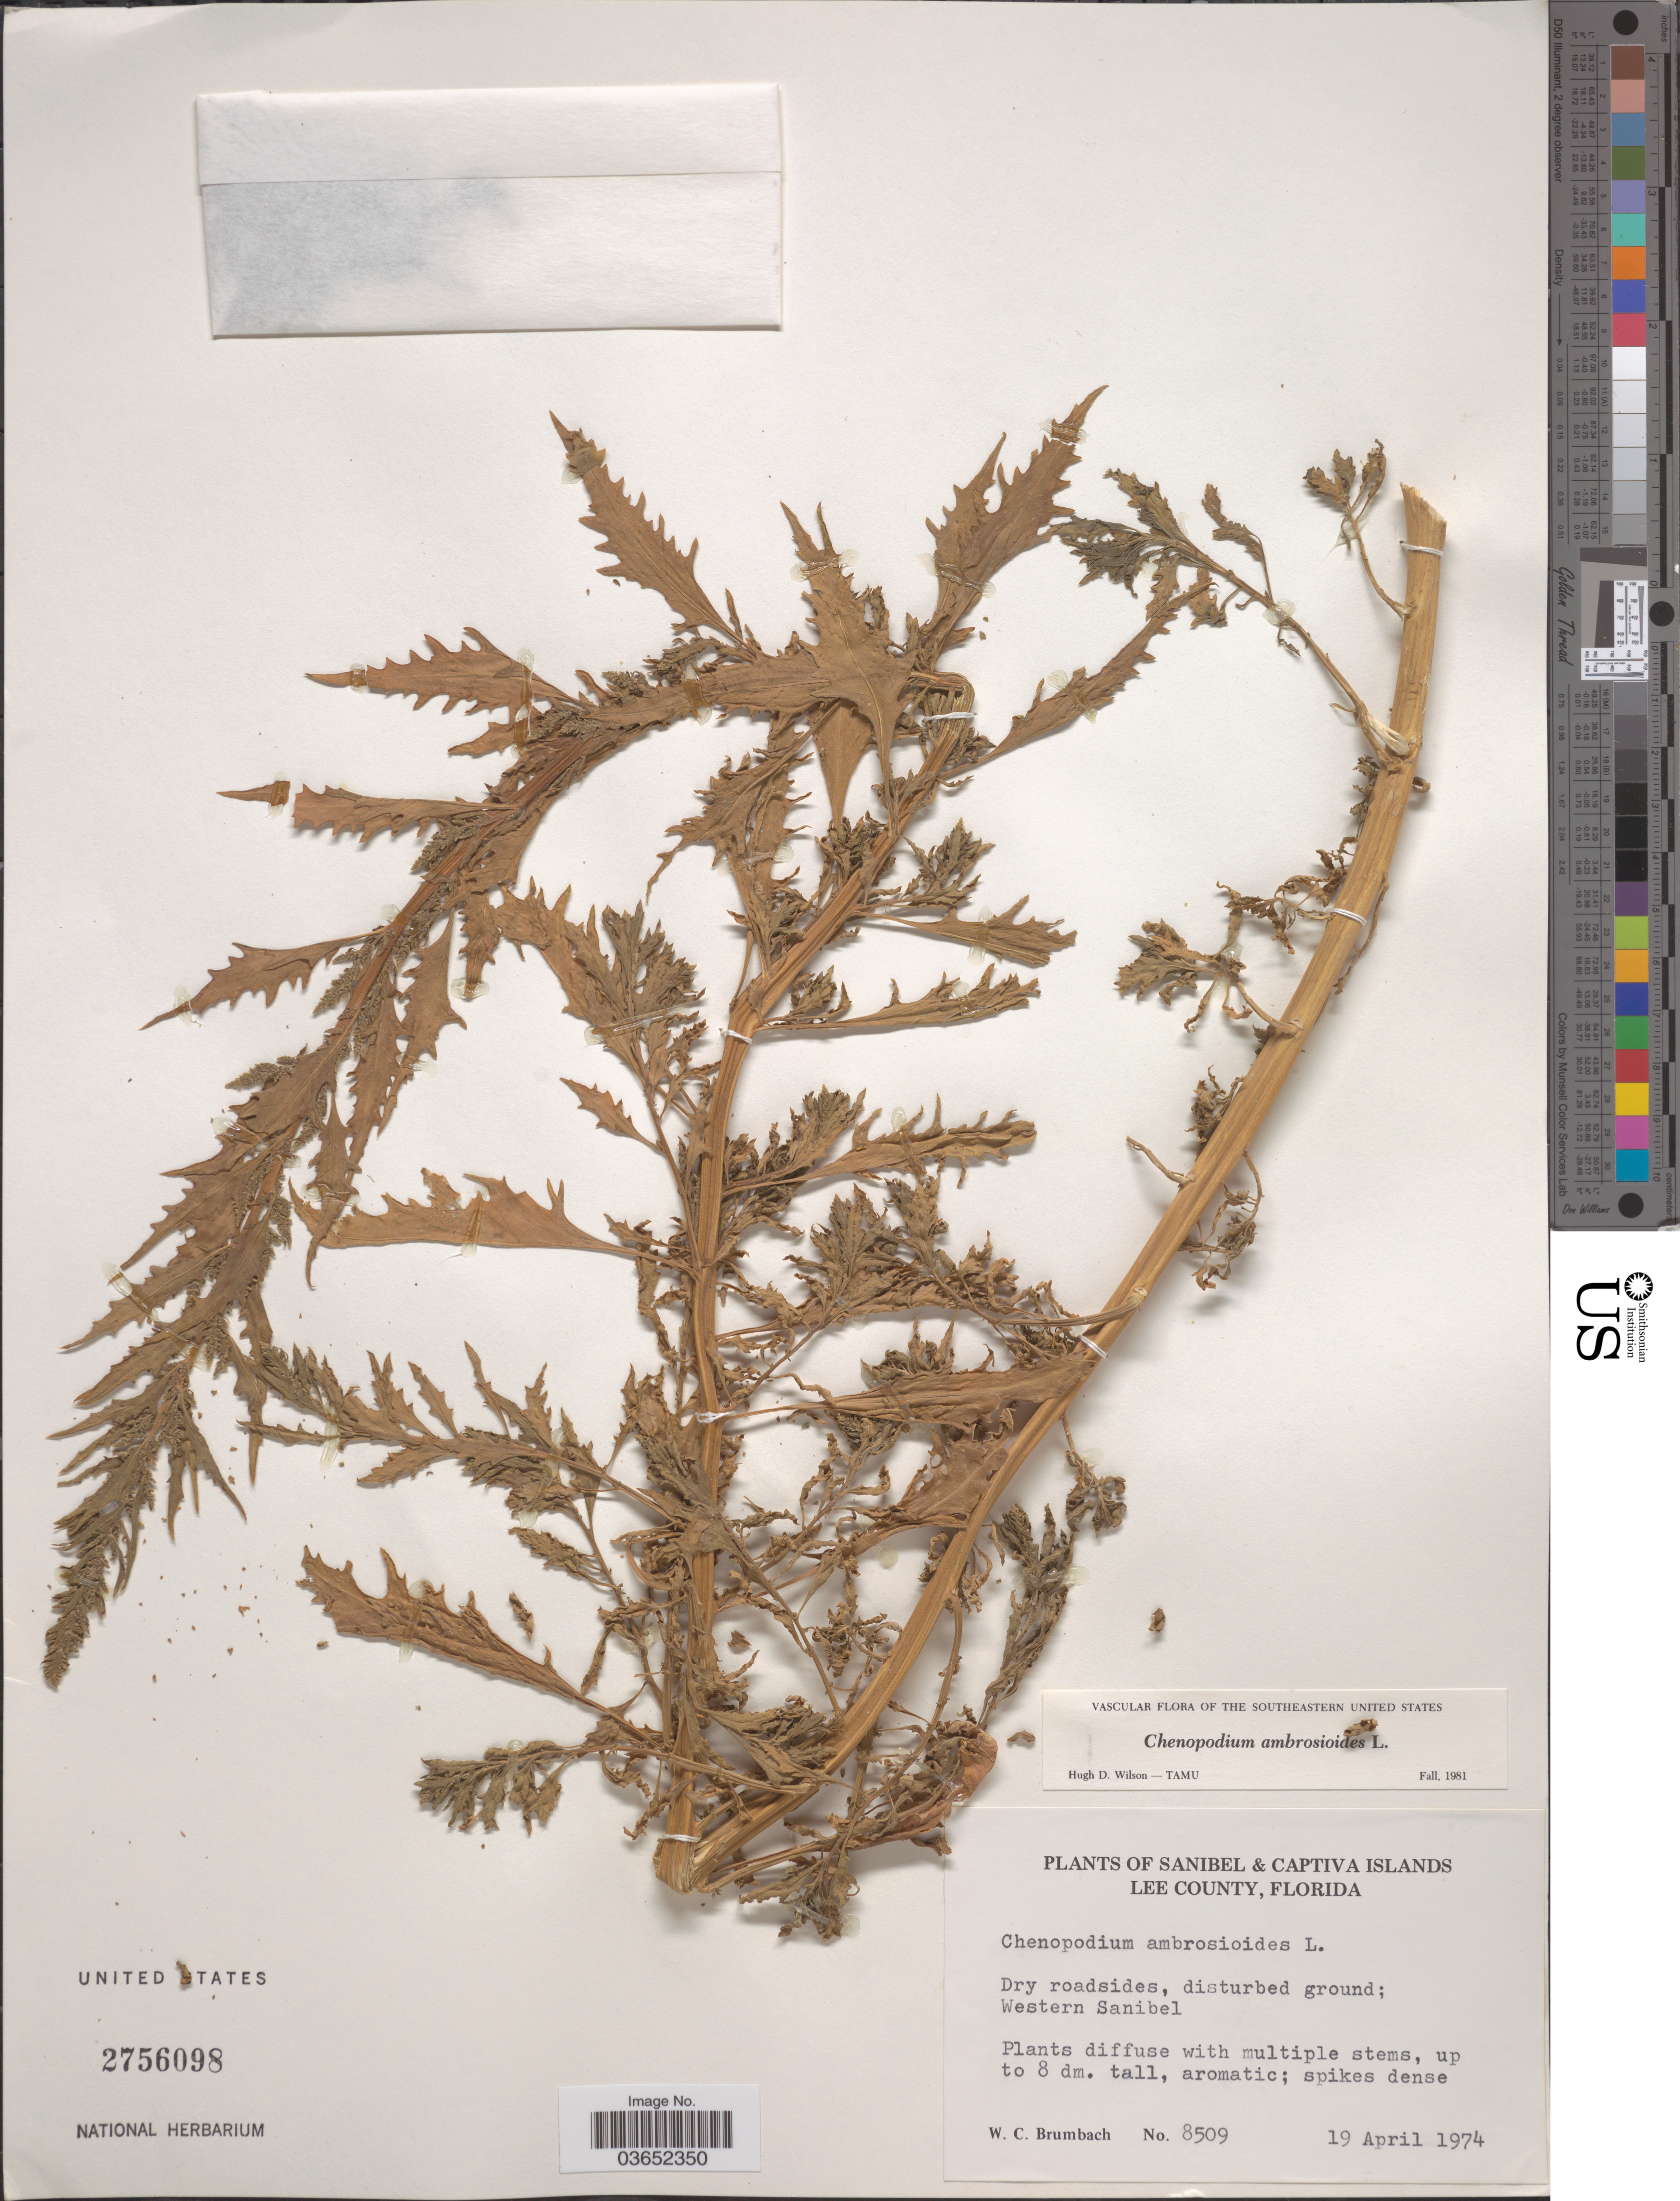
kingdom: Plantae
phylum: Tracheophyta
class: Magnoliopsida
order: Caryophyllales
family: Amaranthaceae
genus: Chenopodium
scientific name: Chenopodium ambrosioides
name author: L.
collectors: W. C. Brumbach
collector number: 8509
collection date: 1974-04-19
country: United States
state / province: Florida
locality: Dry roadsides, disturbed ground; Western Sanibel.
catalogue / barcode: US 2756098